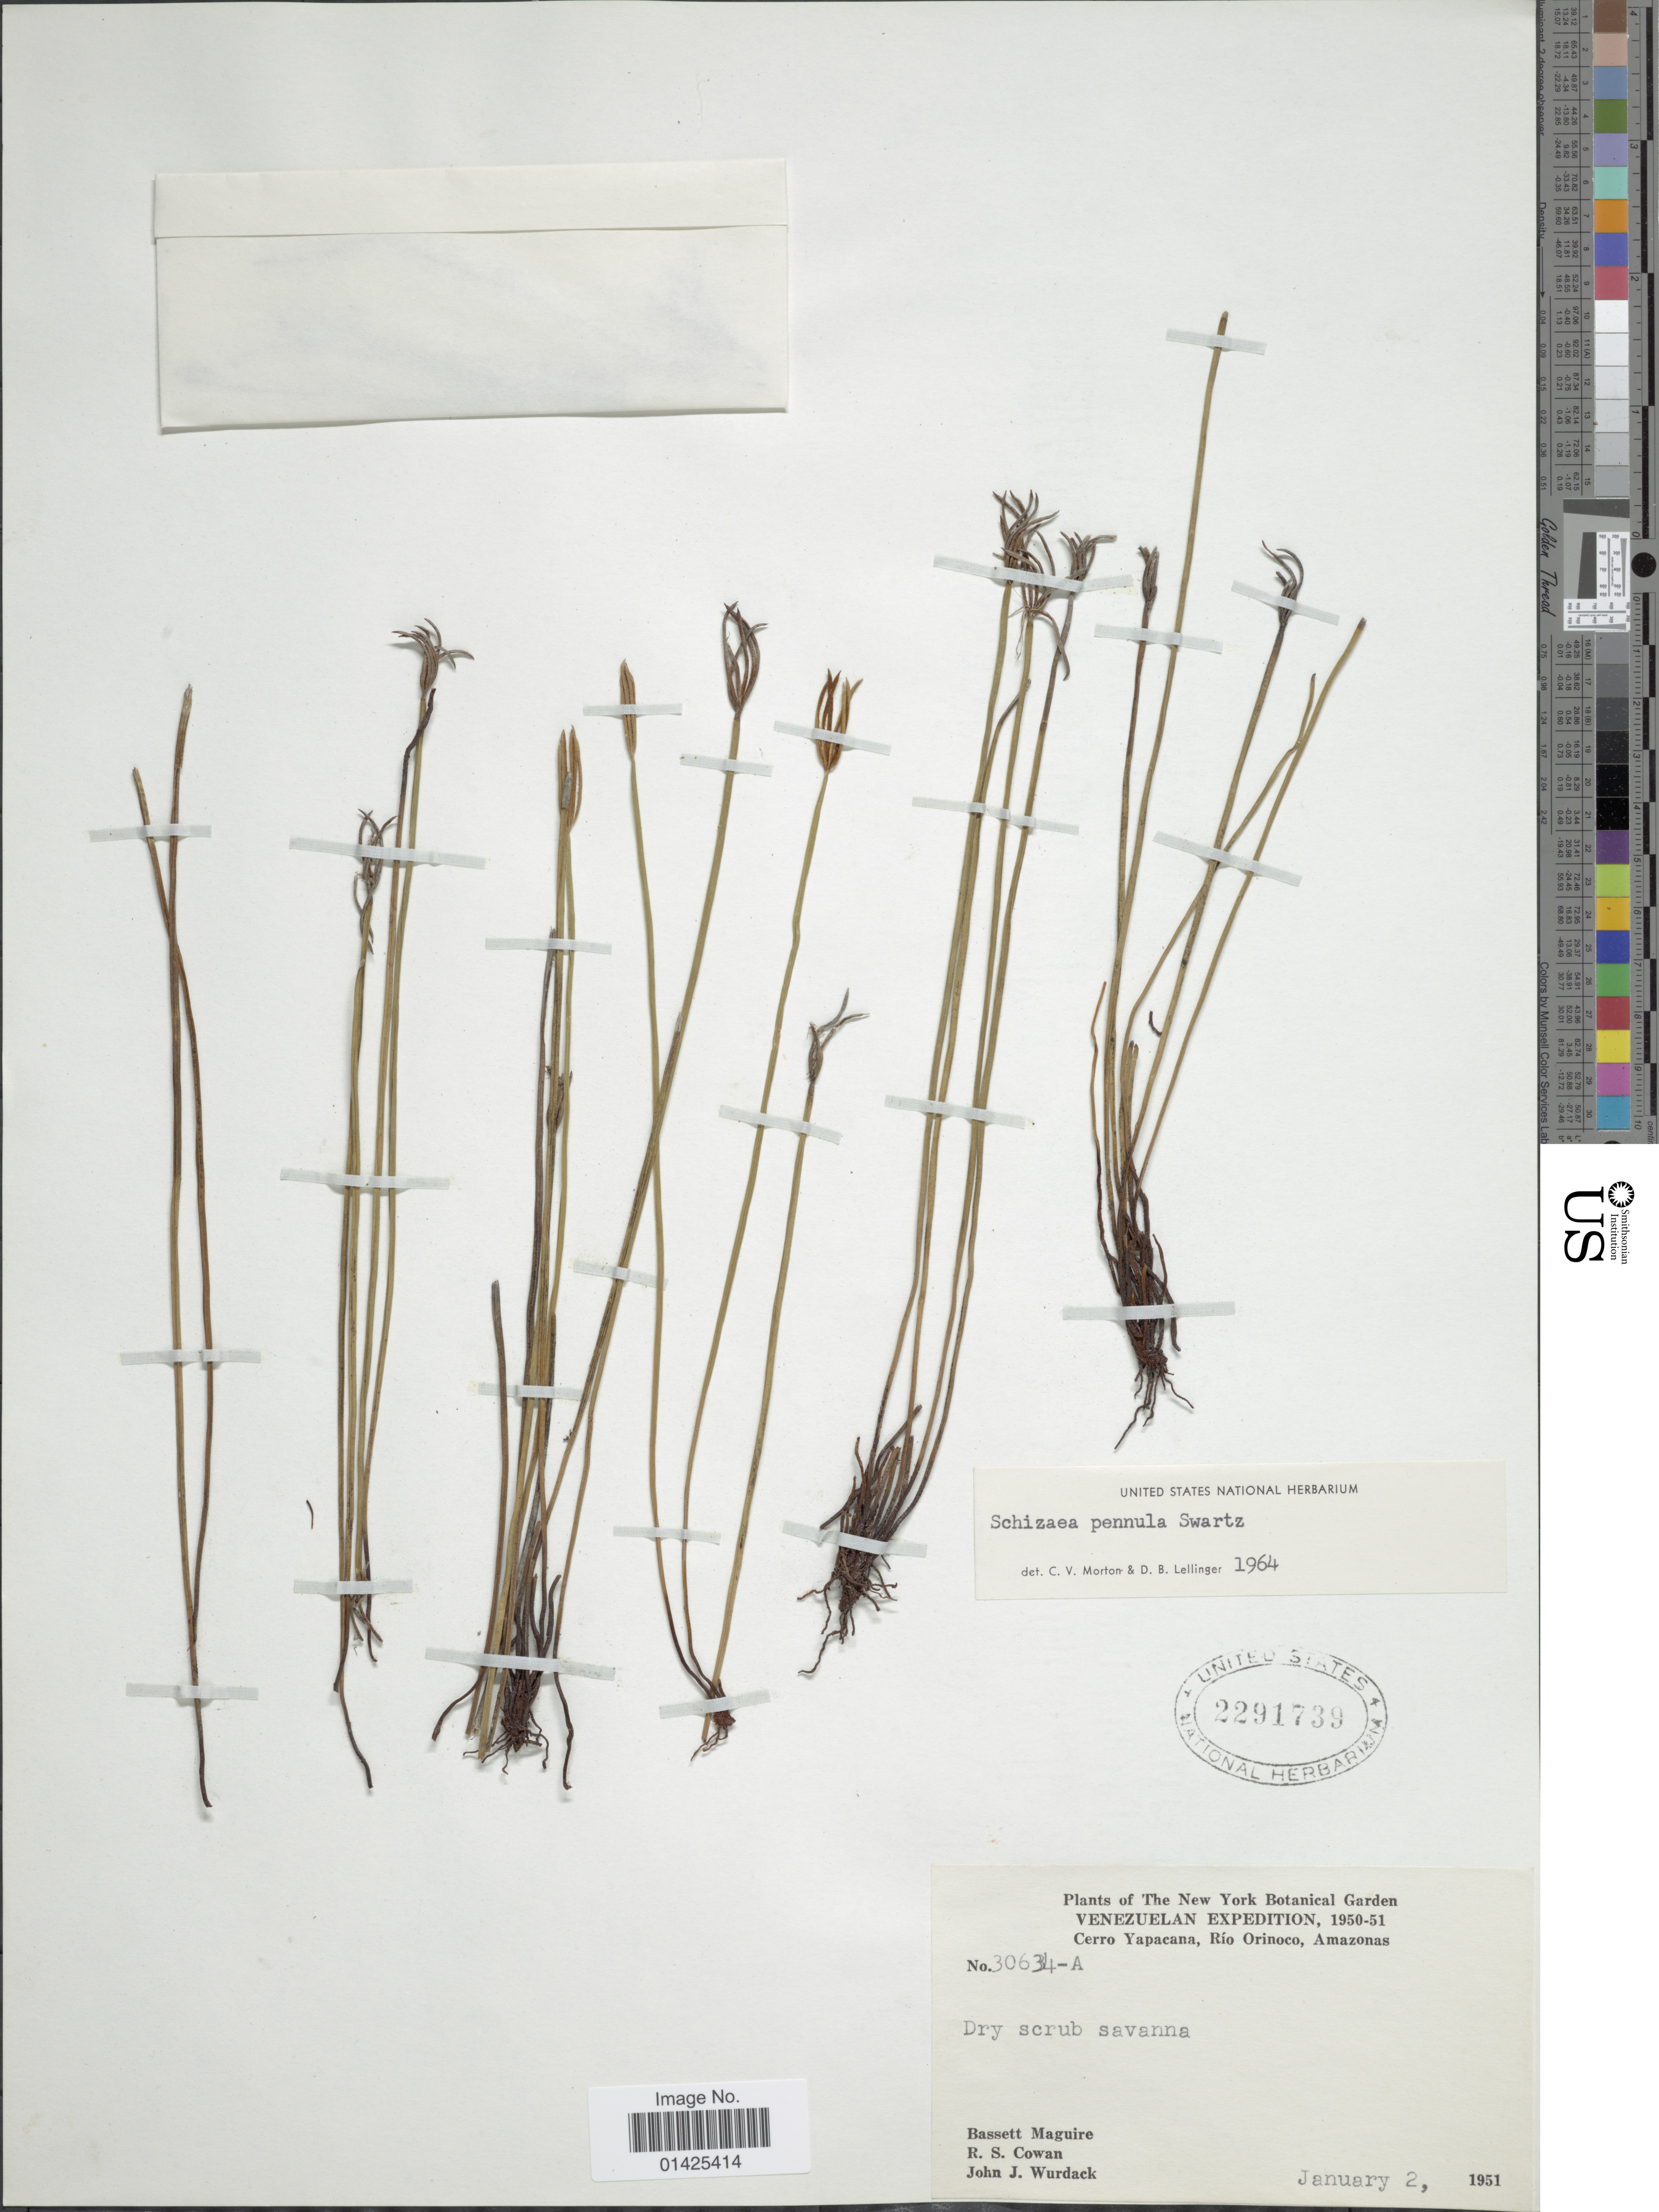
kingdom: Plantae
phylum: Tracheophyta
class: Polypodiopsida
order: Schizaeales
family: Schizaeaceae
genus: Actinostachys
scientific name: Actinostachys pennula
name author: (Sw.) Hook.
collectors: B. Maguire, R. S. Cowan & J. J. Wurdack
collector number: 30634-A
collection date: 1951-01-02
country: Venezuela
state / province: Amazonas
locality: Cerror Yapacana, Rio Orinoco.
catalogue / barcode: US 2291739